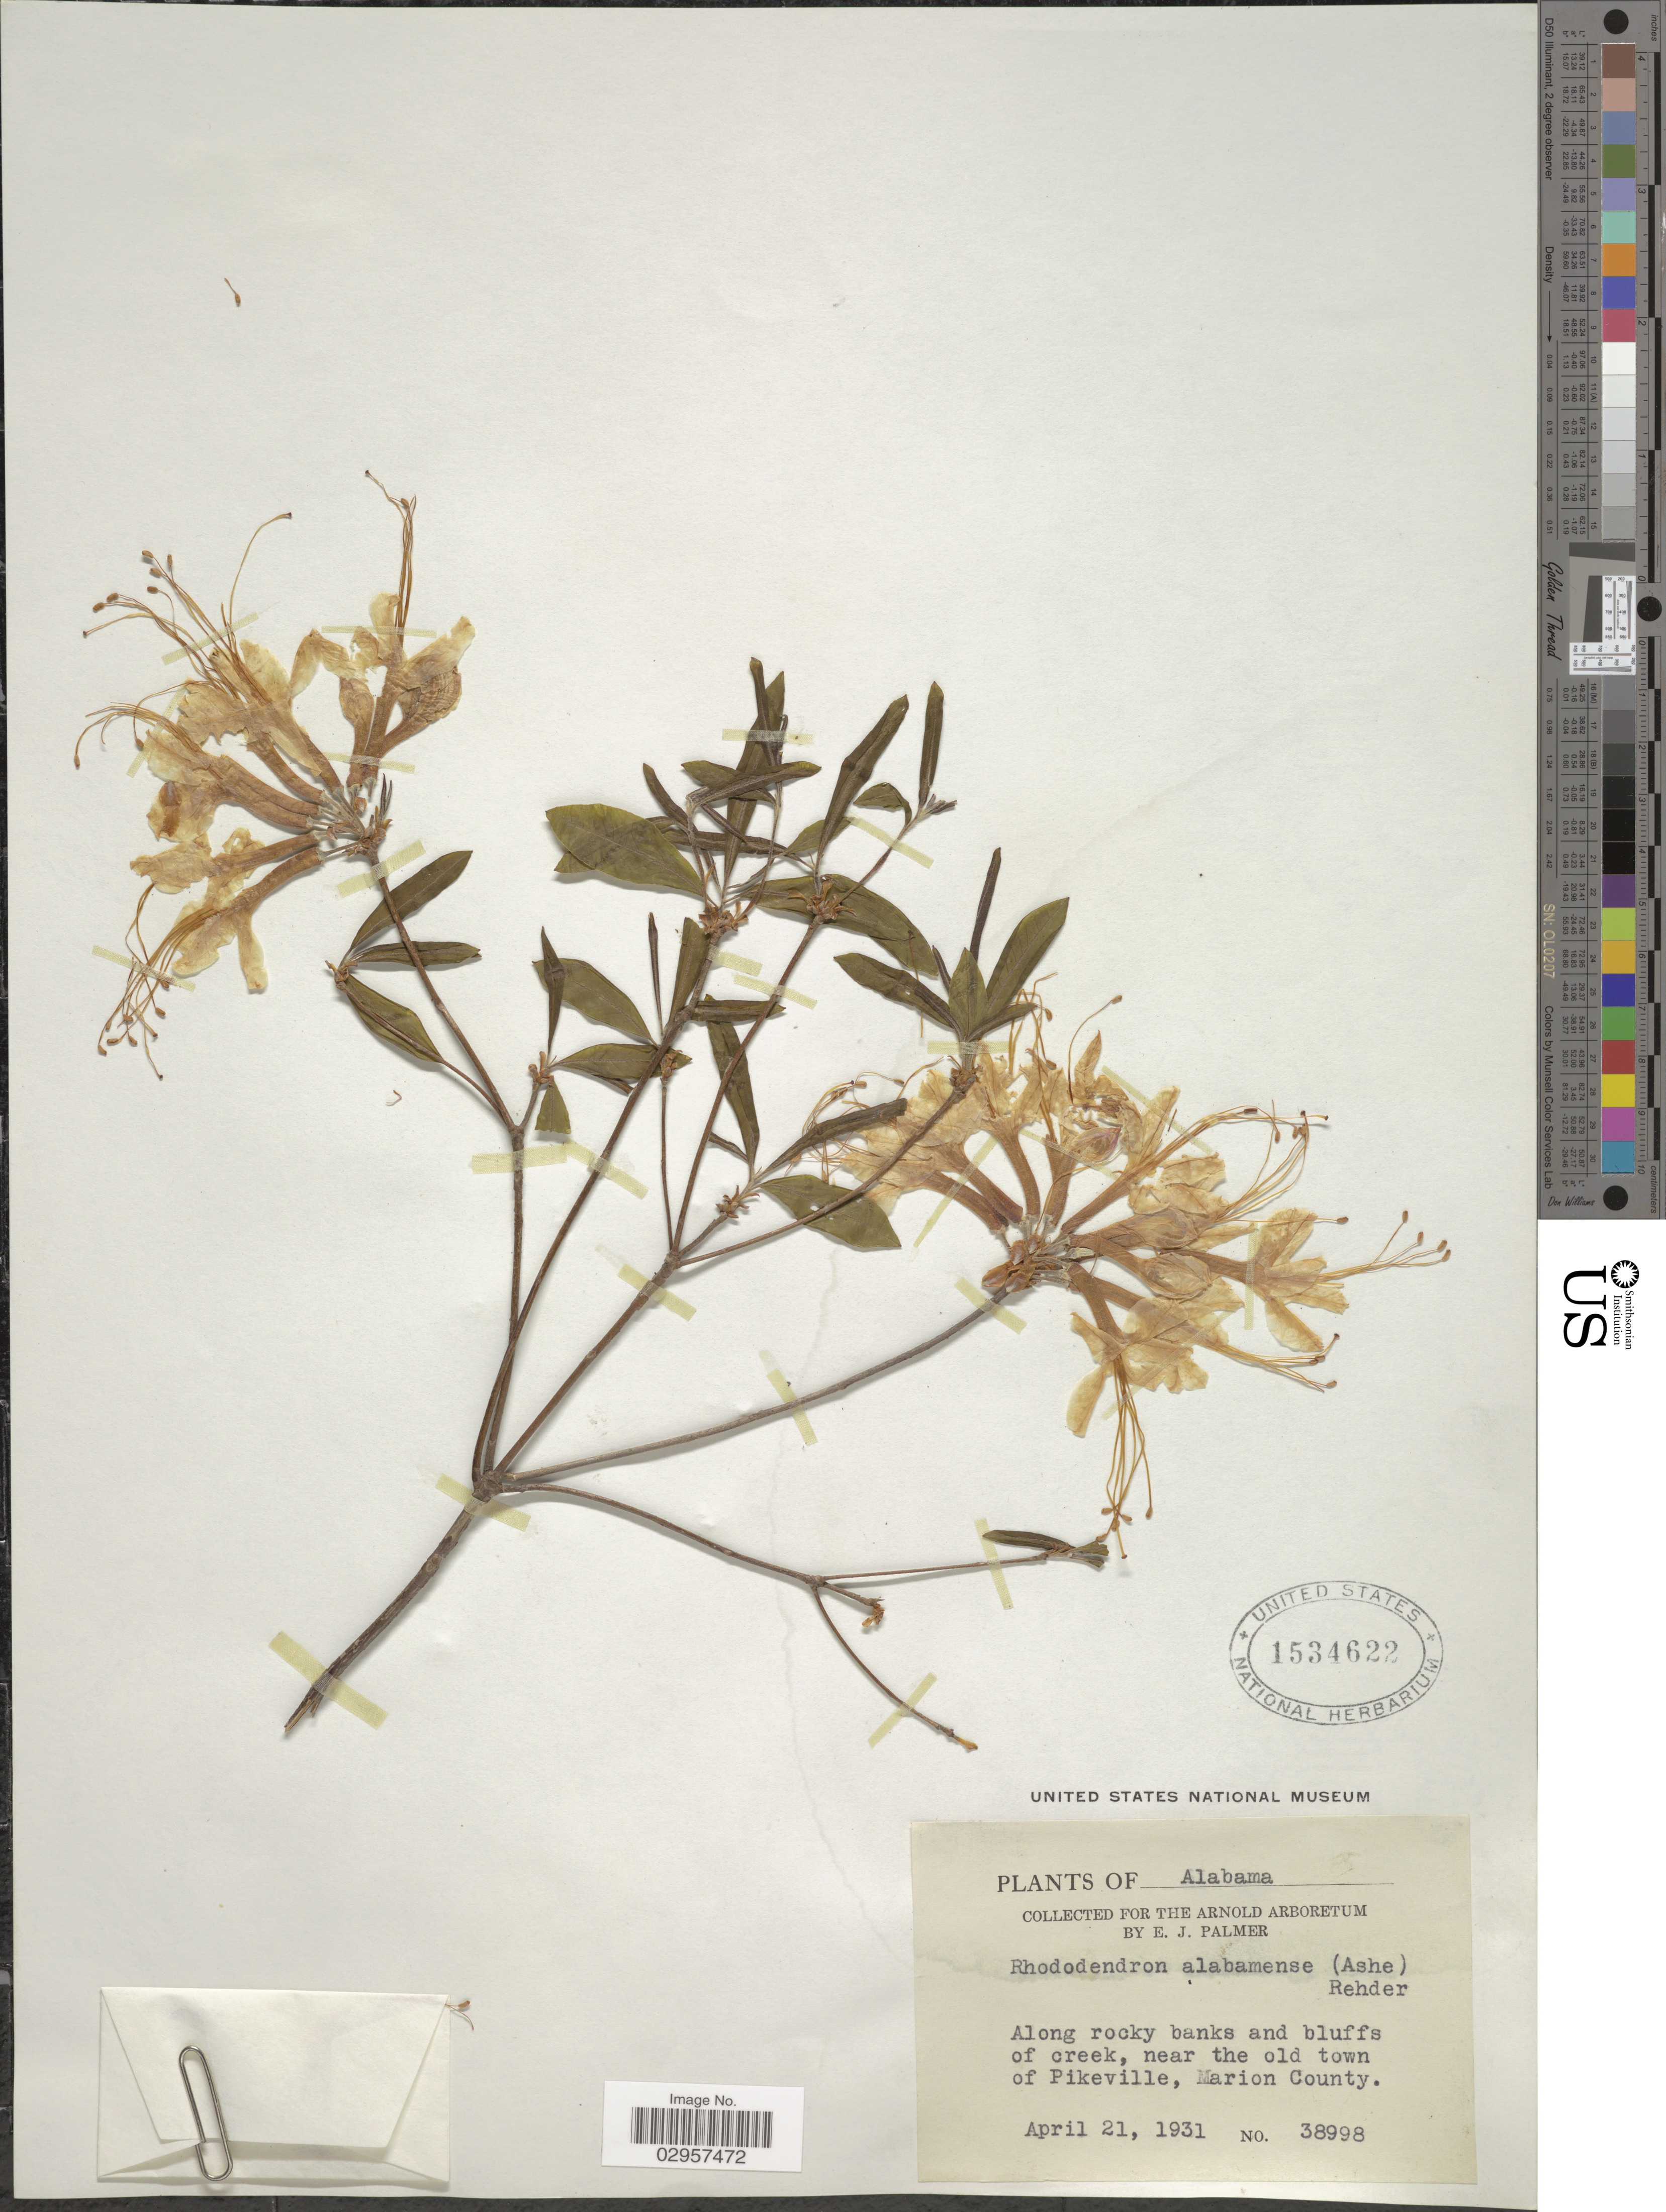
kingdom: Plantae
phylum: Tracheophyta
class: Magnoliopsida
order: Ericales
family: Ericaceae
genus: Rhododendron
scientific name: Rhododendron alabamense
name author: Rehder in E.H. Wilson & Rehder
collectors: E. J. Palmer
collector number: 38998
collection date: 1931-04-21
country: United States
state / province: Alabama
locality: Near the old town of Pikeville, Marion County.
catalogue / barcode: US 1534622